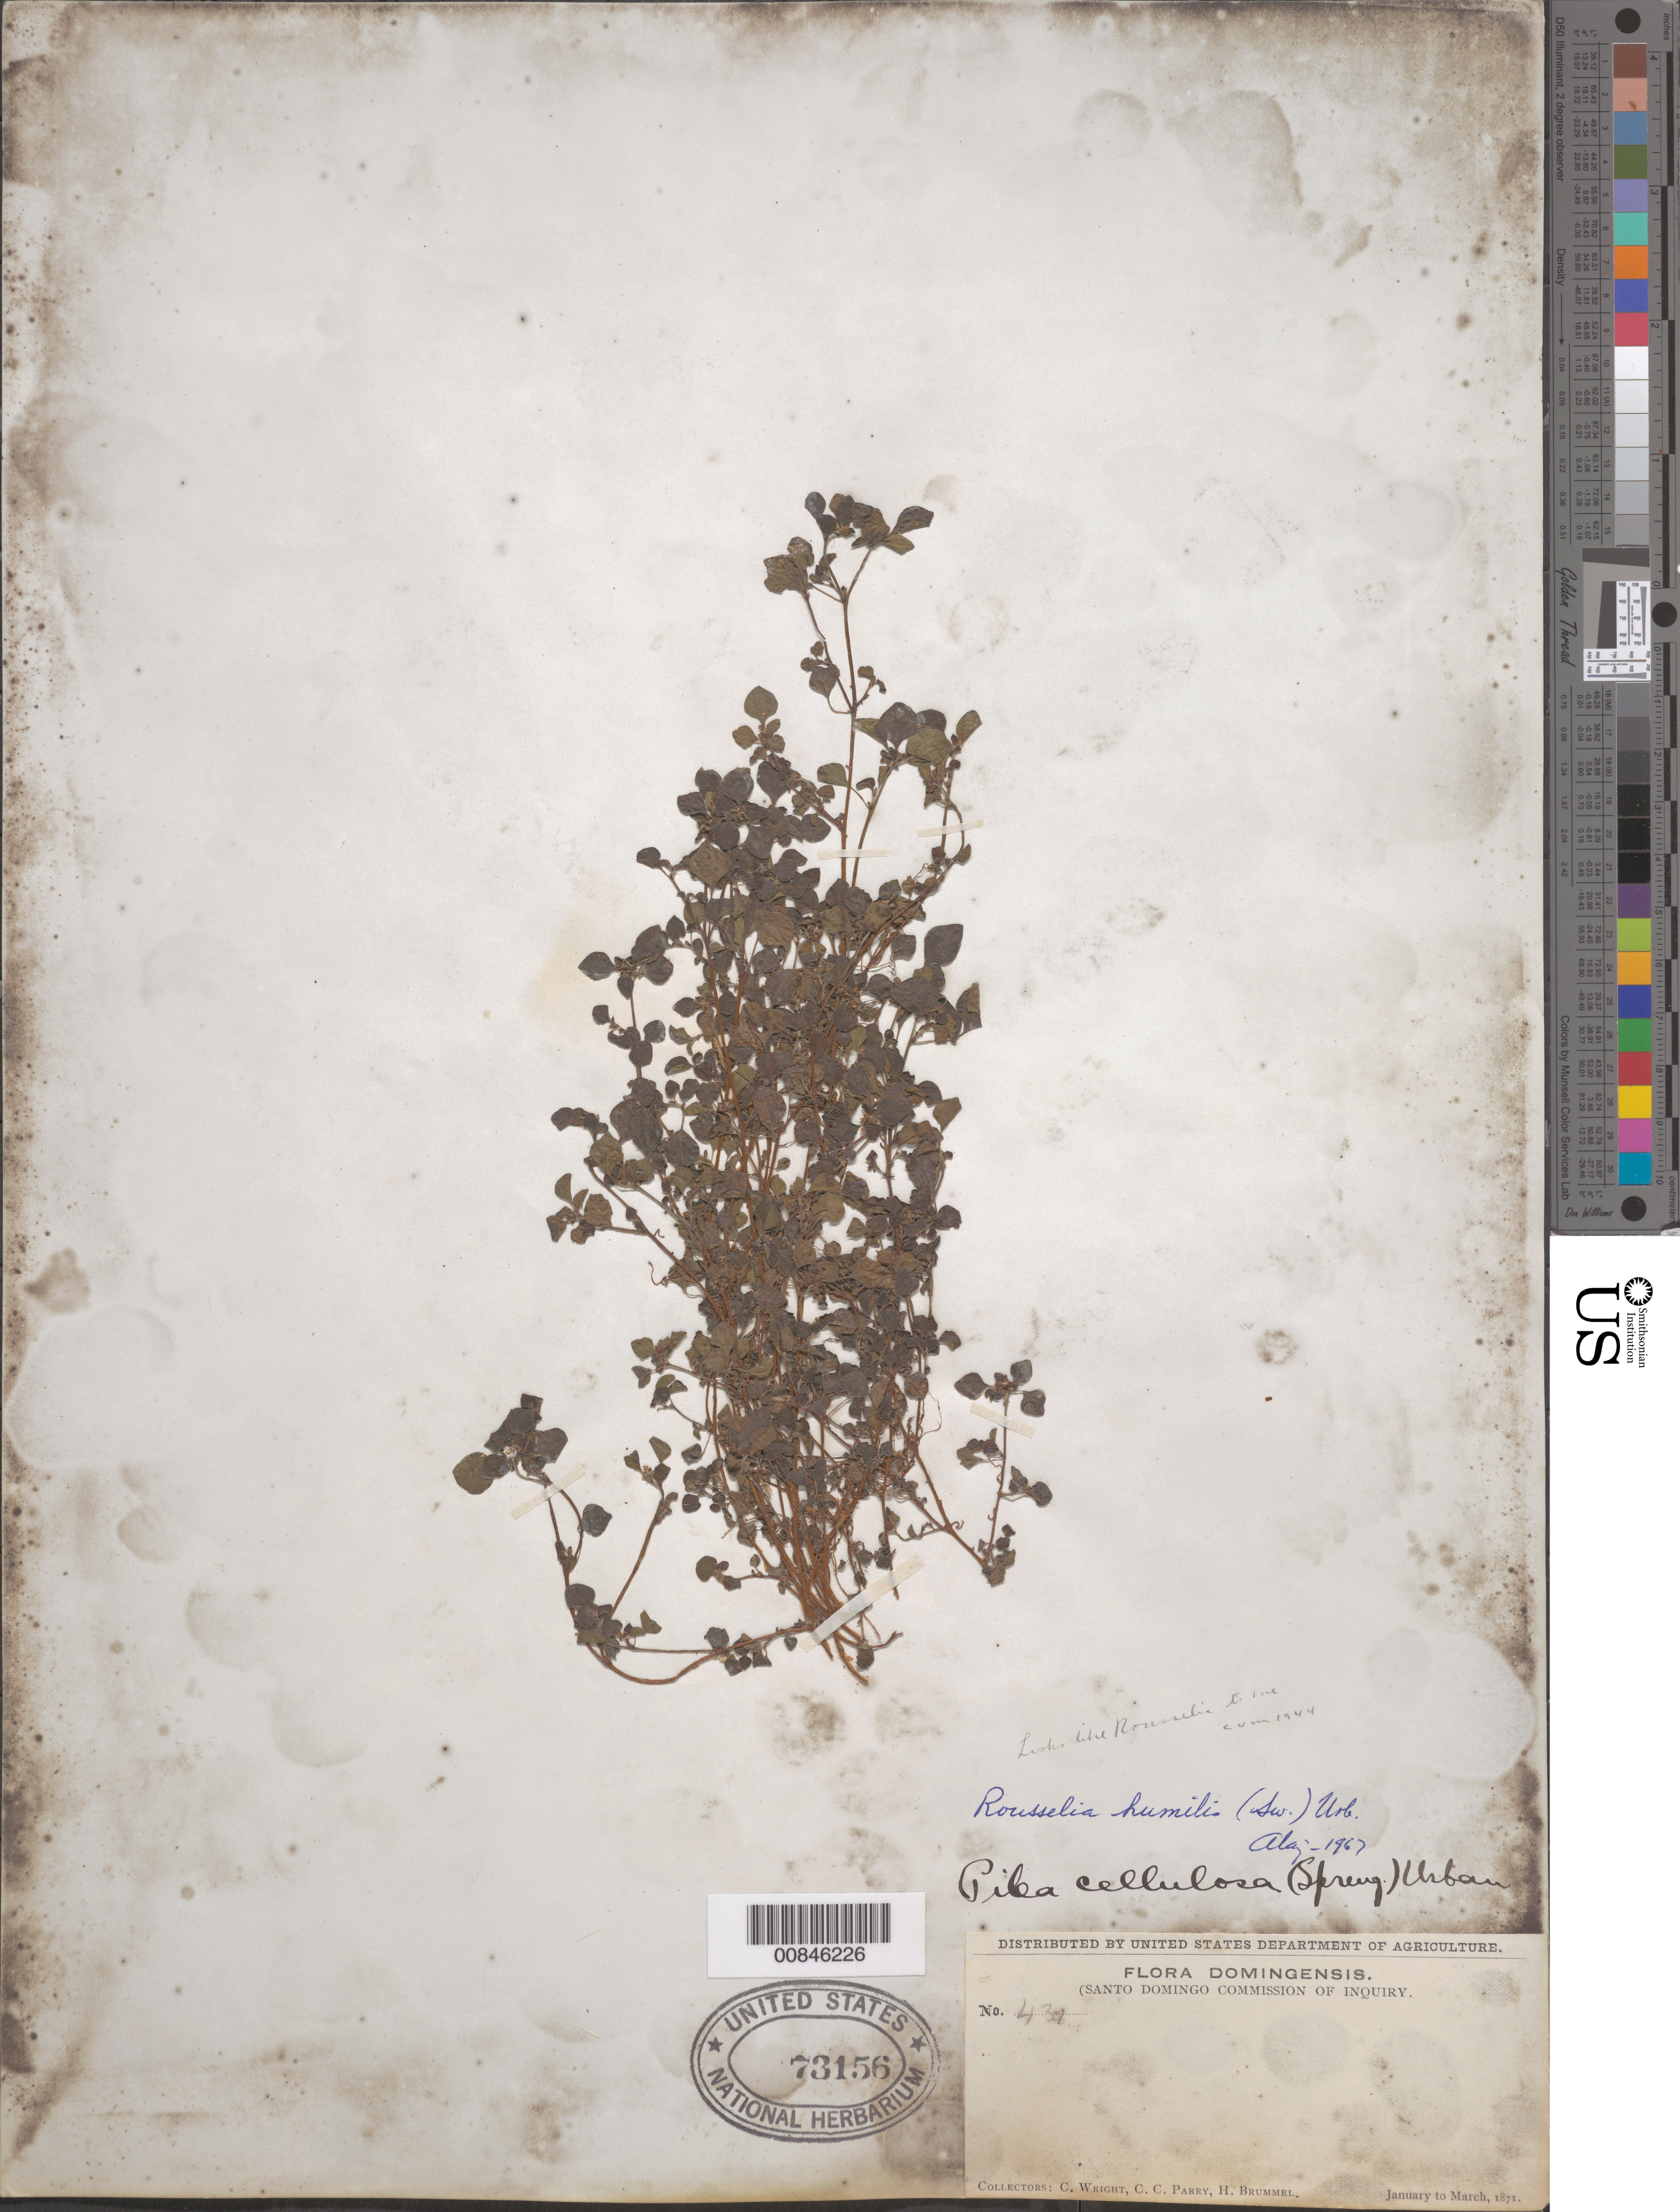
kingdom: Plantae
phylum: Tracheophyta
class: Magnoliopsida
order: Rosales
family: Urticaceae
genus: Rousselia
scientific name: Rousselia humilis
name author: (Sw.) Urb.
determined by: Liogier, Alain H.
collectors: C. Wright, C. C. Parry & H. Brummel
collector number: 437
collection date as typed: Jan 1871 to -- Mar 1871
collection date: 1871-01/1871-03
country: Dominican Republic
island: Hispaniola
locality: Dominican Republic.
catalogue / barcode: US 73156